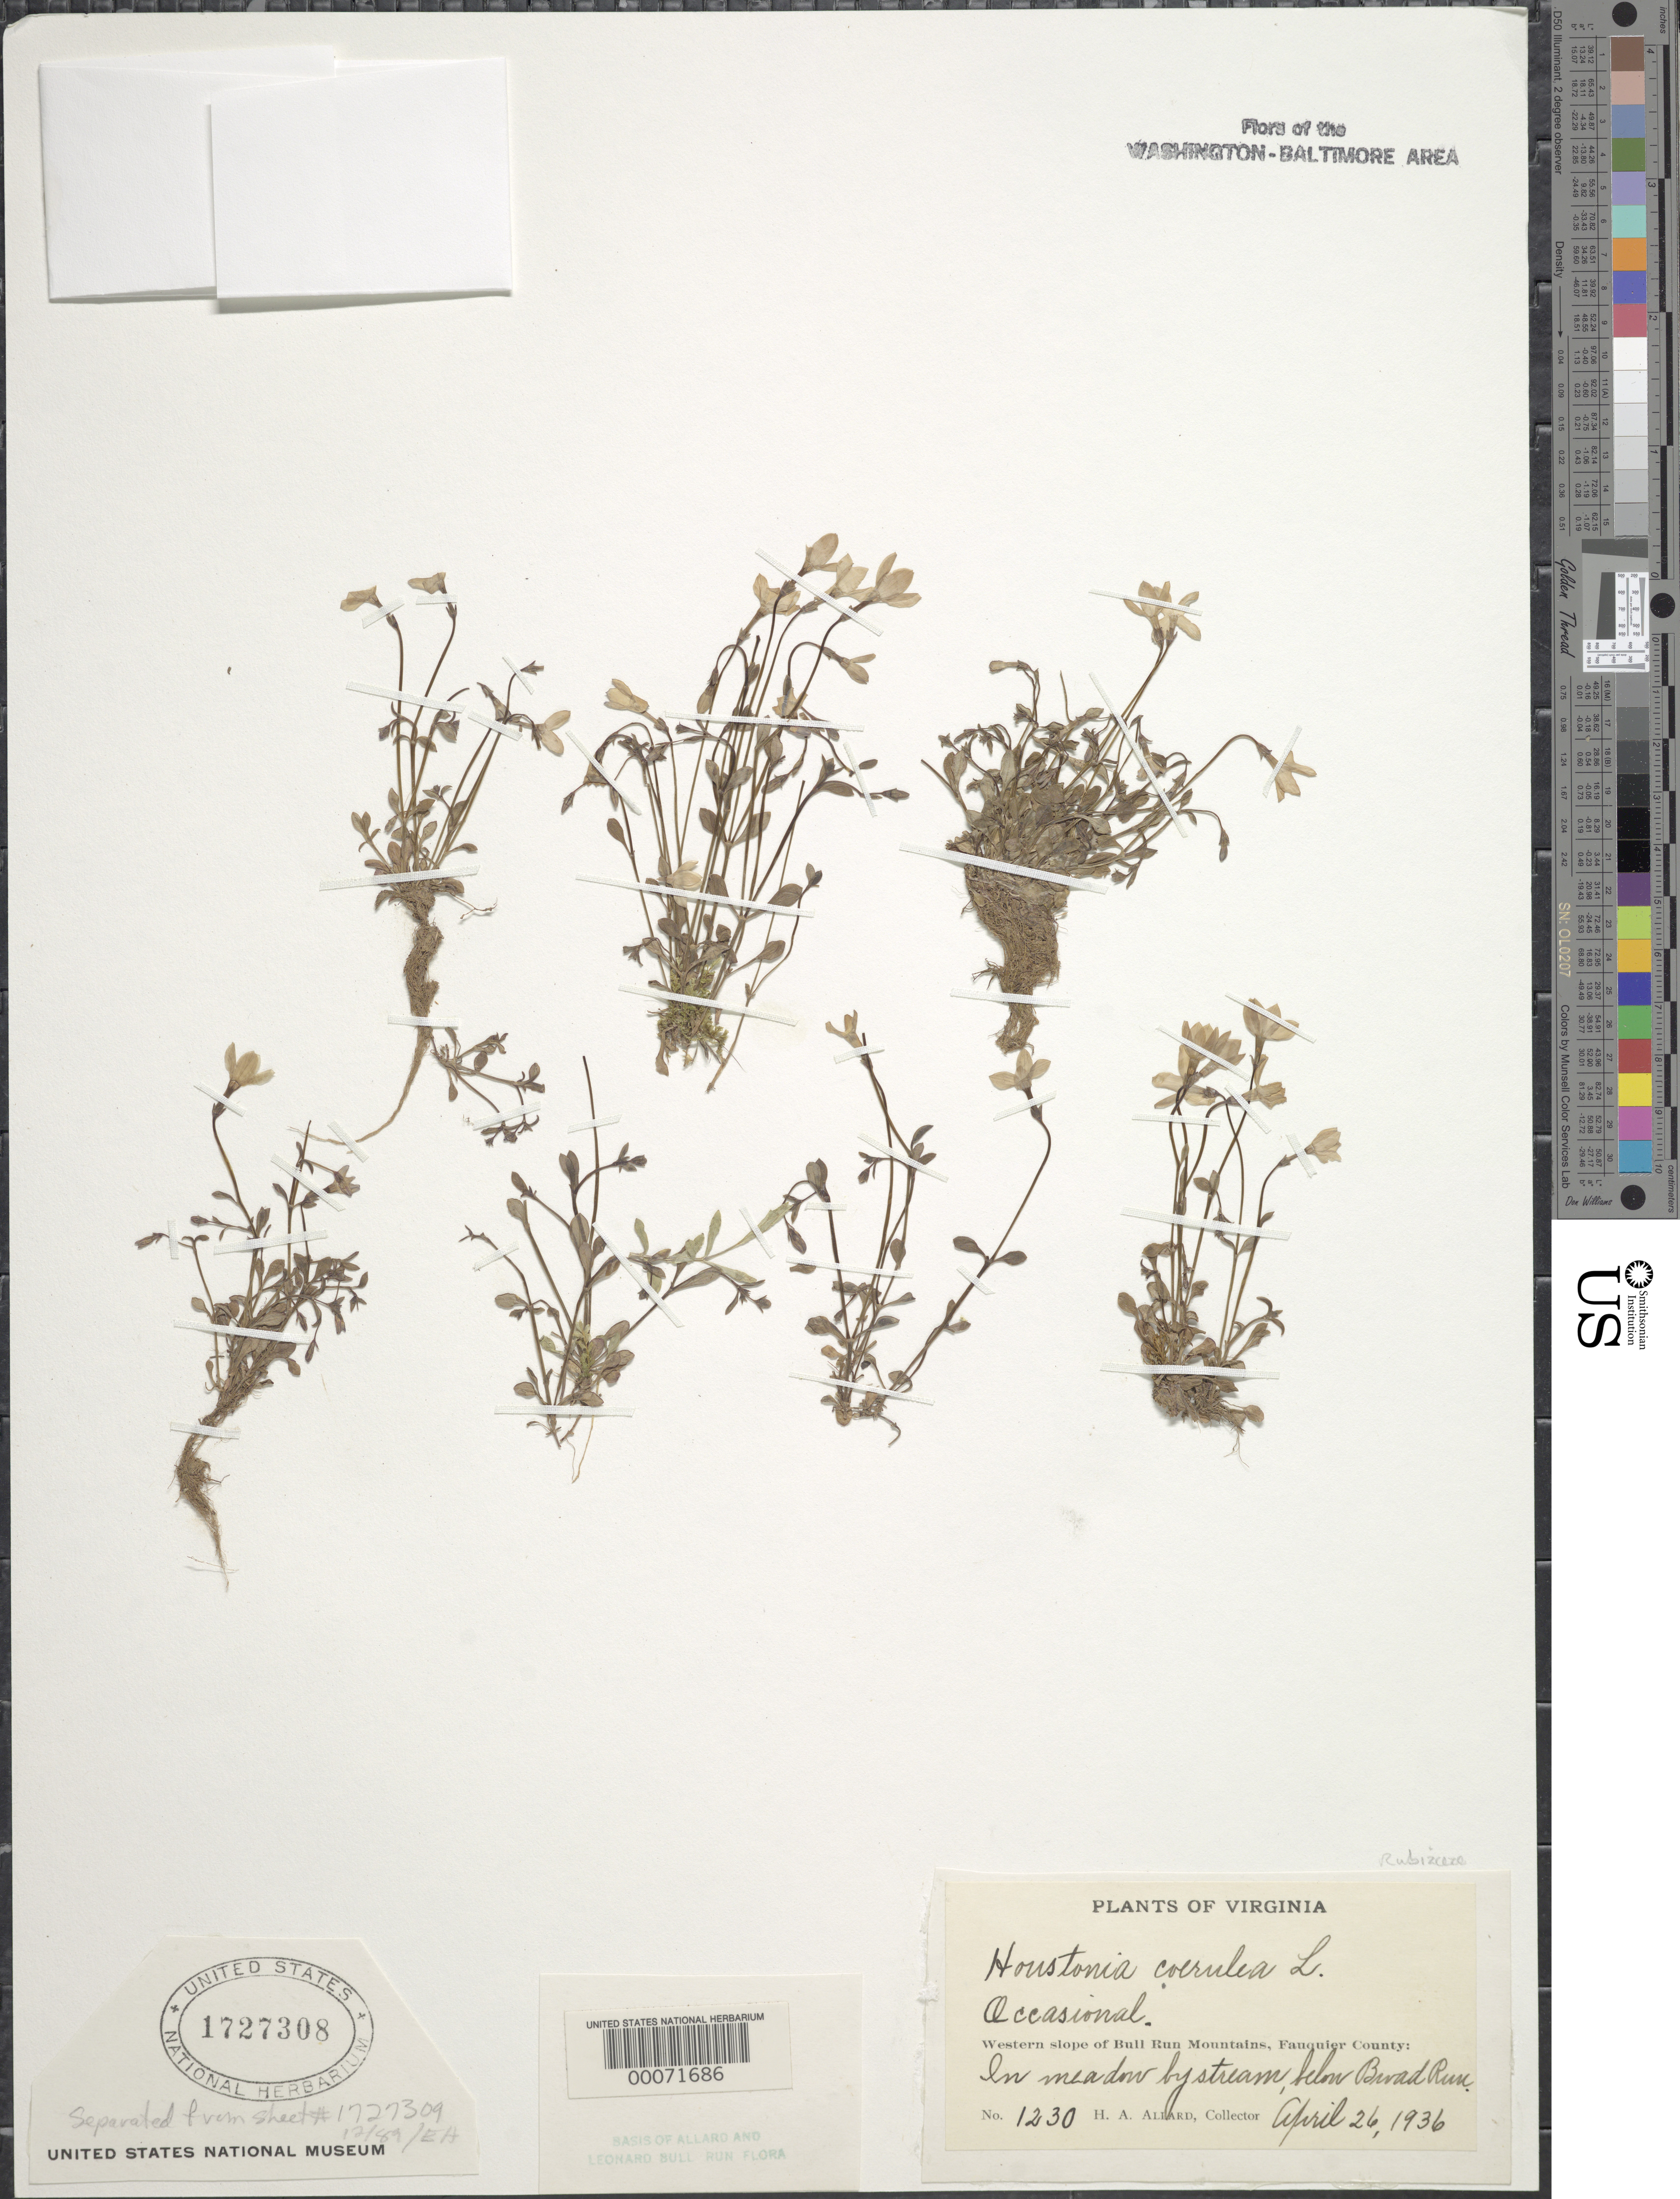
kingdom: Plantae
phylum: Tracheophyta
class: Magnoliopsida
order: Gentianales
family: Rubiaceae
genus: Houstonia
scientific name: Houstonia caerulea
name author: L.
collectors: H. A. Allard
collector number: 1230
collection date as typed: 26 Apr 1936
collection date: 1936-04-26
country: United States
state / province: Virginia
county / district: Fauquier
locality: Below Broad Run, west slope of Bull Run Mountains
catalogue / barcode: US 1727308